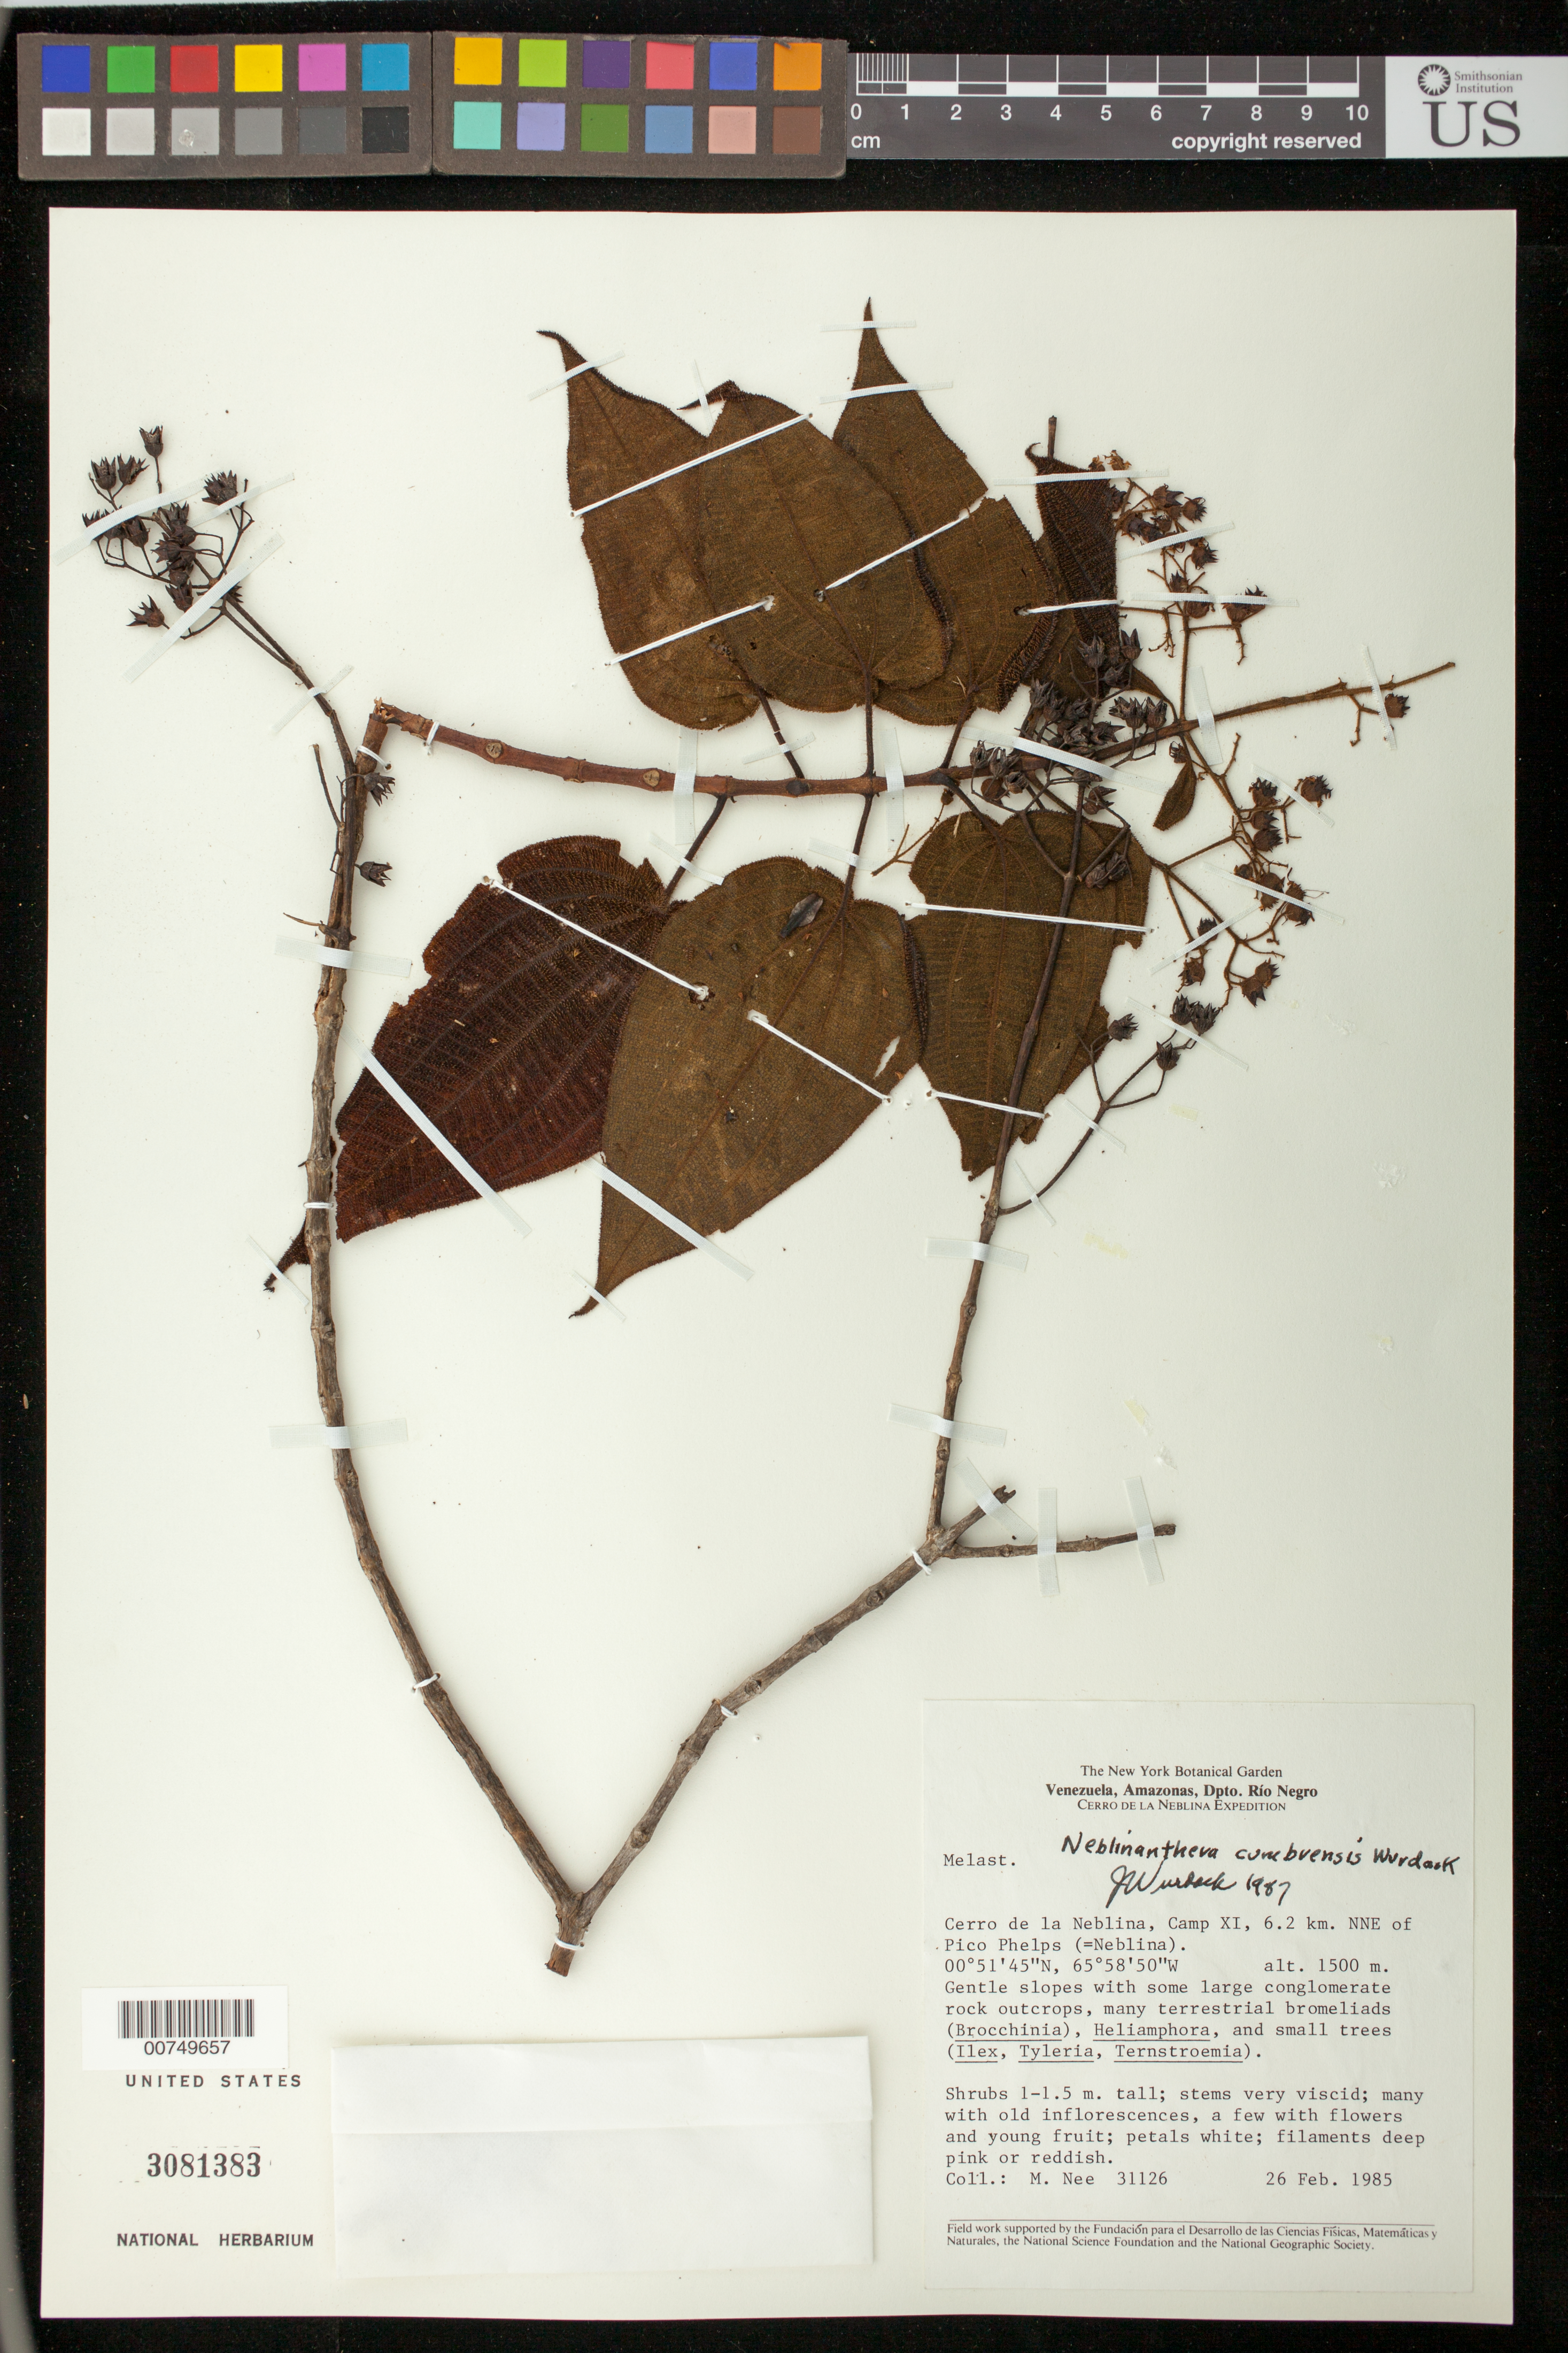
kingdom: Plantae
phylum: Tracheophyta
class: Magnoliopsida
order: Myrtales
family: Melastomataceae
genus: Centronia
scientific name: Centronia neblinae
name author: Wurdack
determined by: Wurdack, John J., (US), US (UNITED STATES)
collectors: M. Nee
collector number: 31126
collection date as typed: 26-Feb-85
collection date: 1985-02-26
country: Venezuela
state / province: Amazonas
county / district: Río Negro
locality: Cerro de la Neblina, Camp XI, 6.2 km NNE of Pico Phelps (=Neblina)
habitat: Gentle slopes with some large conglomerate rock outcrops, with bromeliads and small trees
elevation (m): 1500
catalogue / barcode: US 3081383